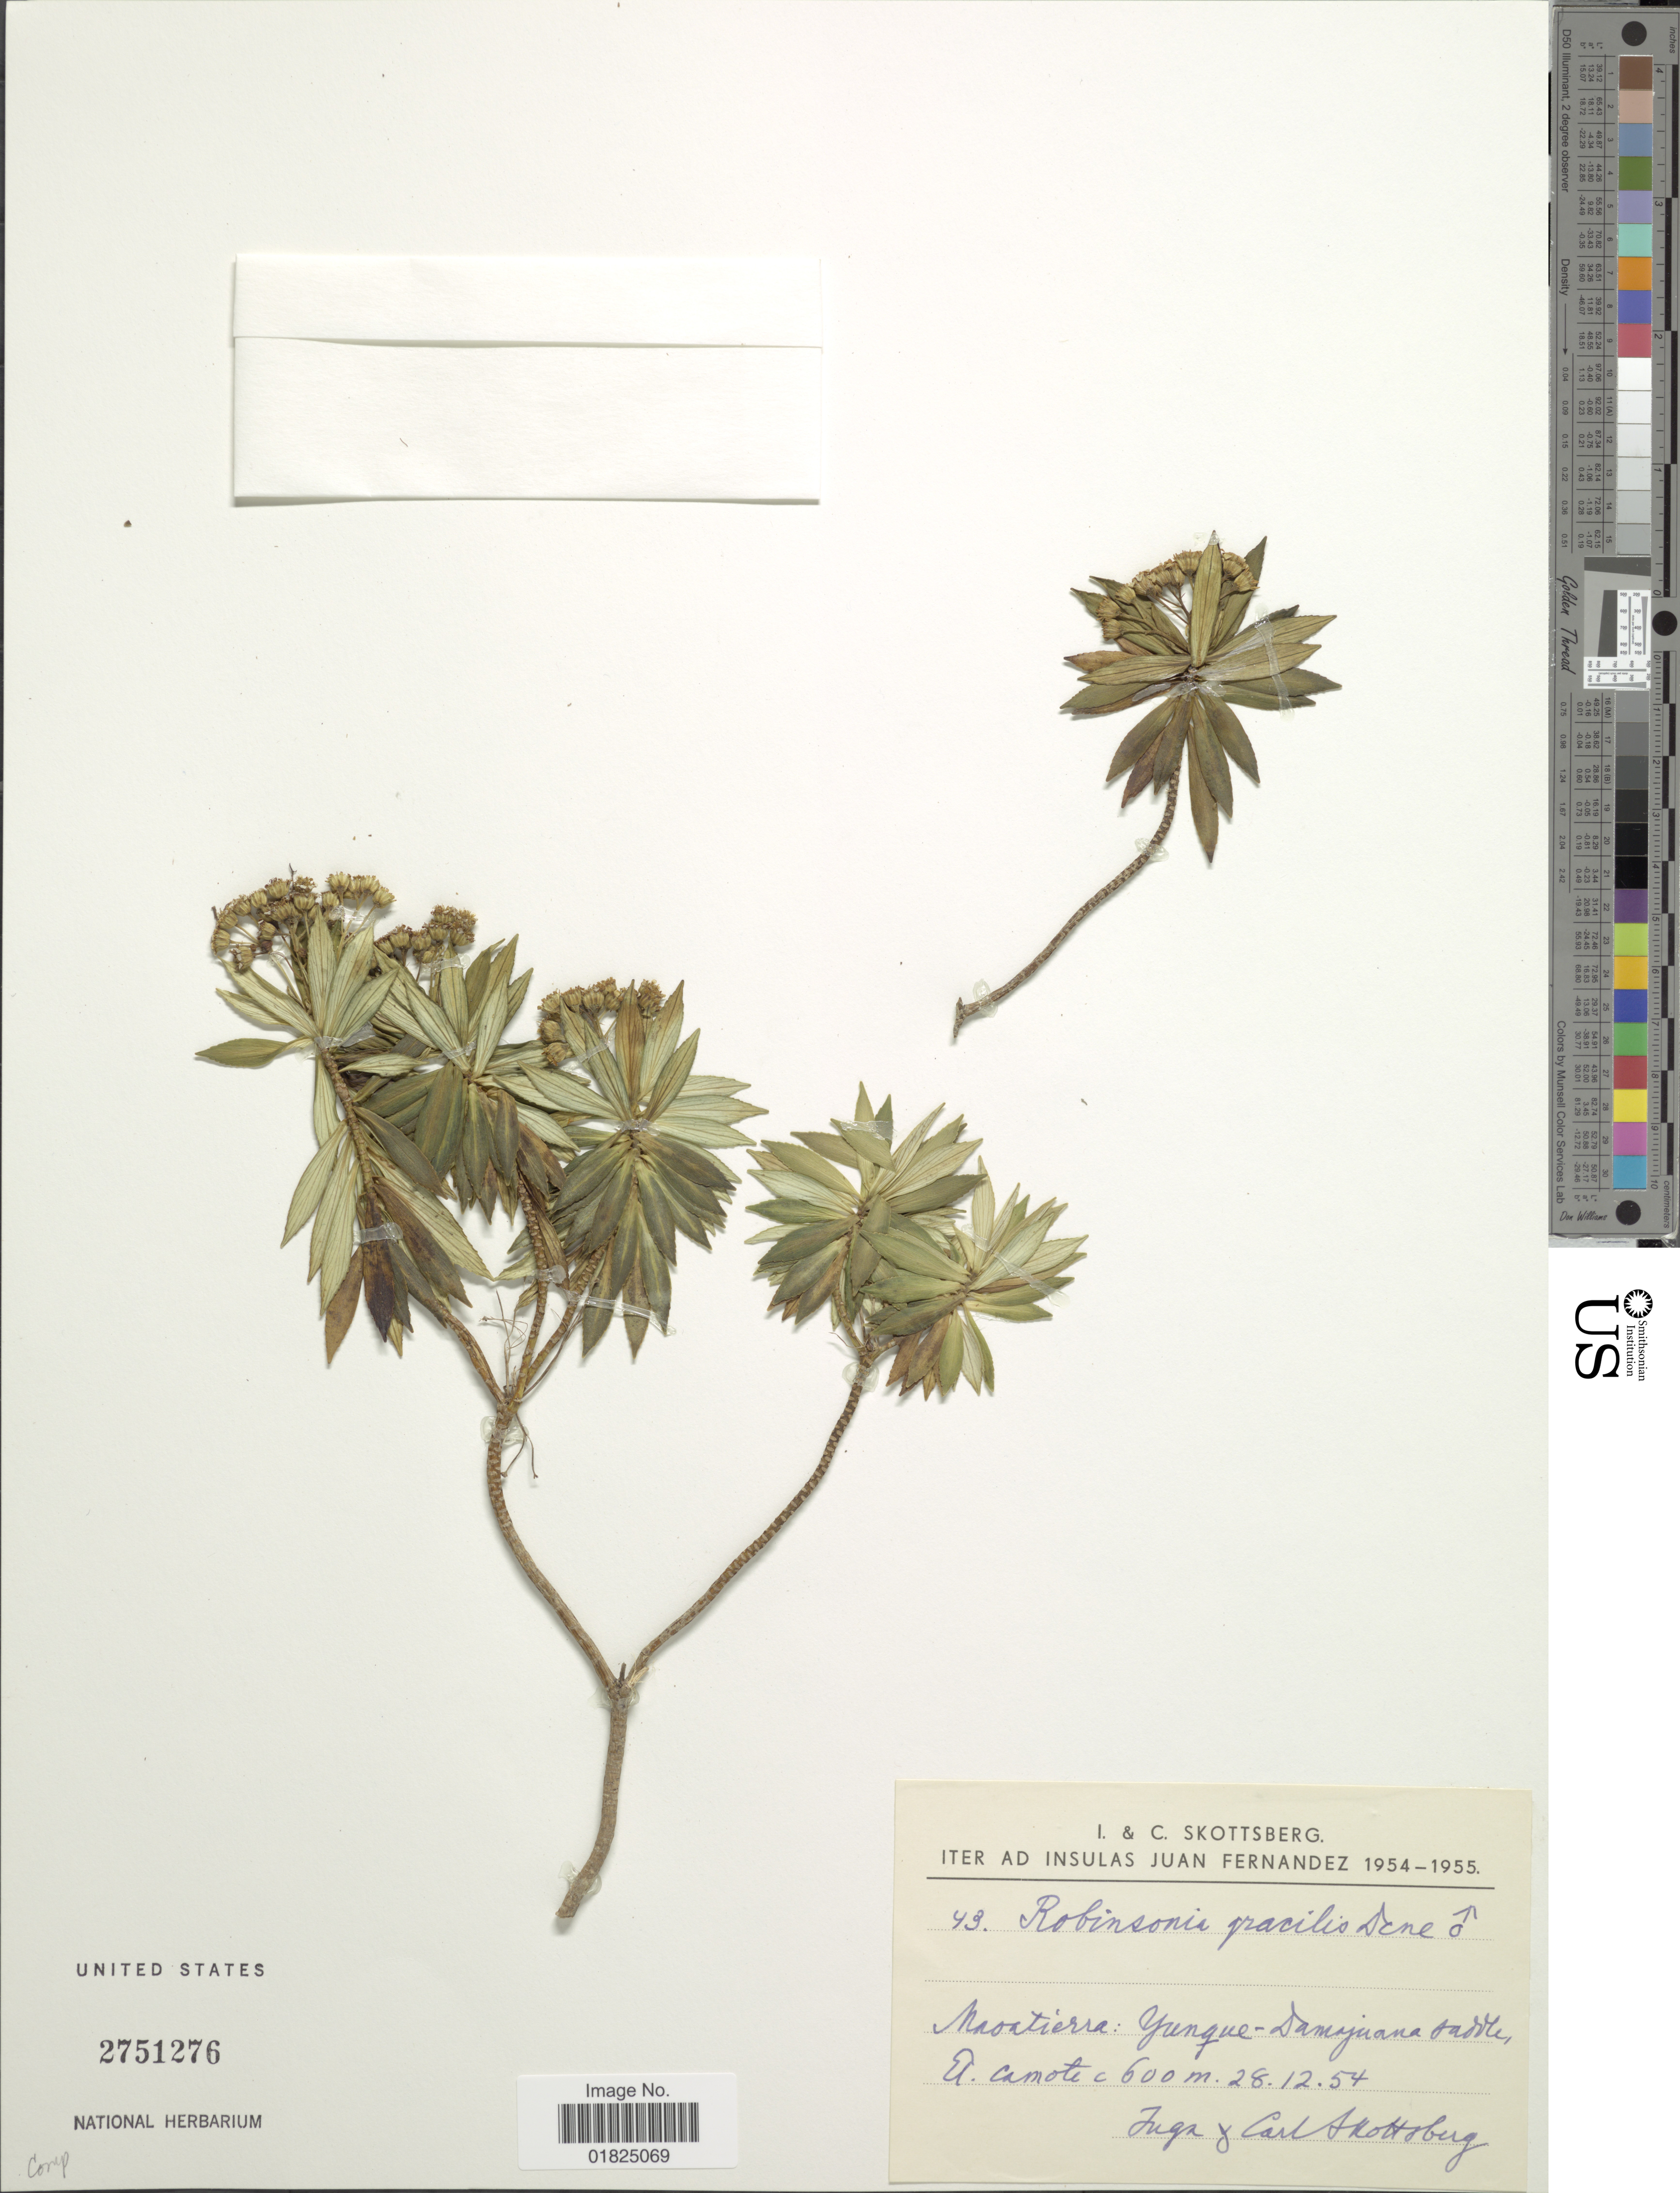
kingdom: Plantae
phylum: Tracheophyta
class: Magnoliopsida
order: Asterales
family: Asteraceae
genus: Robinsonia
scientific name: Robinsonia gracilis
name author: Decne.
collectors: I. Skottsberg & C. Skottsberg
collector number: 43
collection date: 1954-12-28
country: Chile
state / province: Valparaíso (V)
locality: Juan Fernandez, Masatierra: Yunque-Damajuana saddle, El Camote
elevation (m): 600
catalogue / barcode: US 2751276